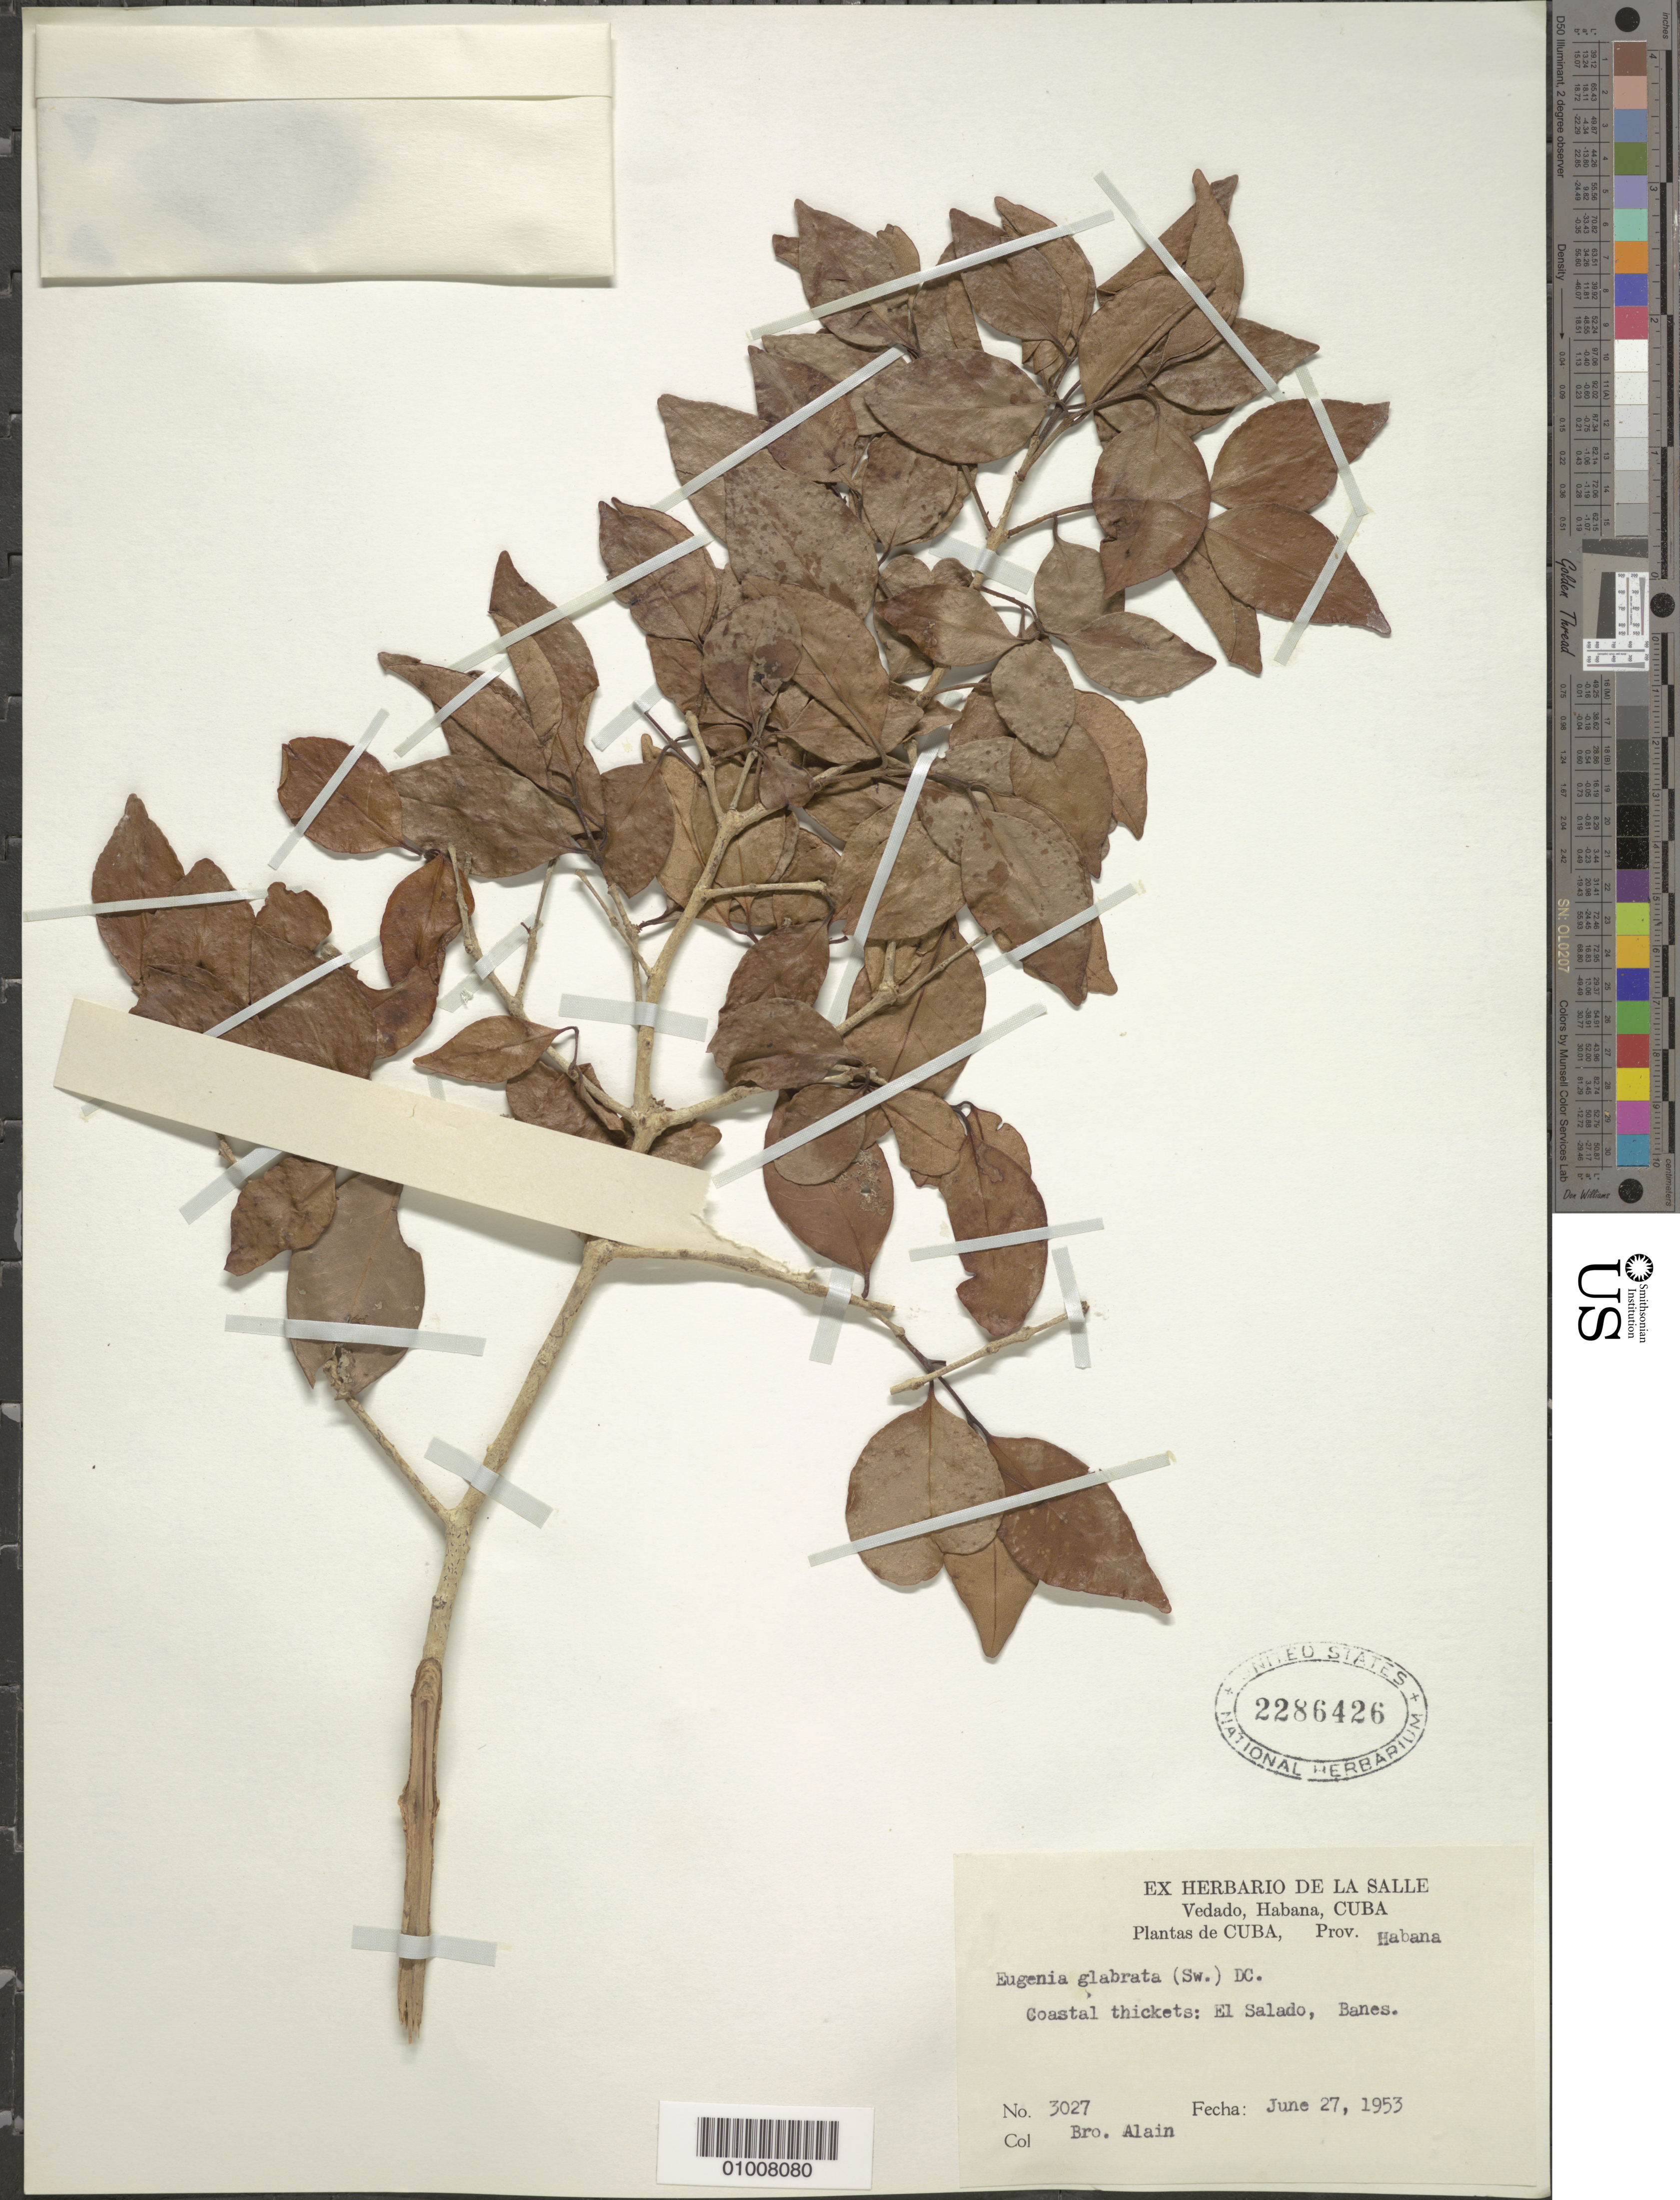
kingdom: Plantae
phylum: Tracheophyta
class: Magnoliopsida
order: Myrtales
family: Myrtaceae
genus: Eugenia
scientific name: Eugenia glabrata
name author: (Sw.) DC.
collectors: A. H. Liogier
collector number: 3027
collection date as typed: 27 Jun 1953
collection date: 1953-06-27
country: Cuba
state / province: Holguín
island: Cuba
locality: El Salado, Banes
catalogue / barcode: US 2286426